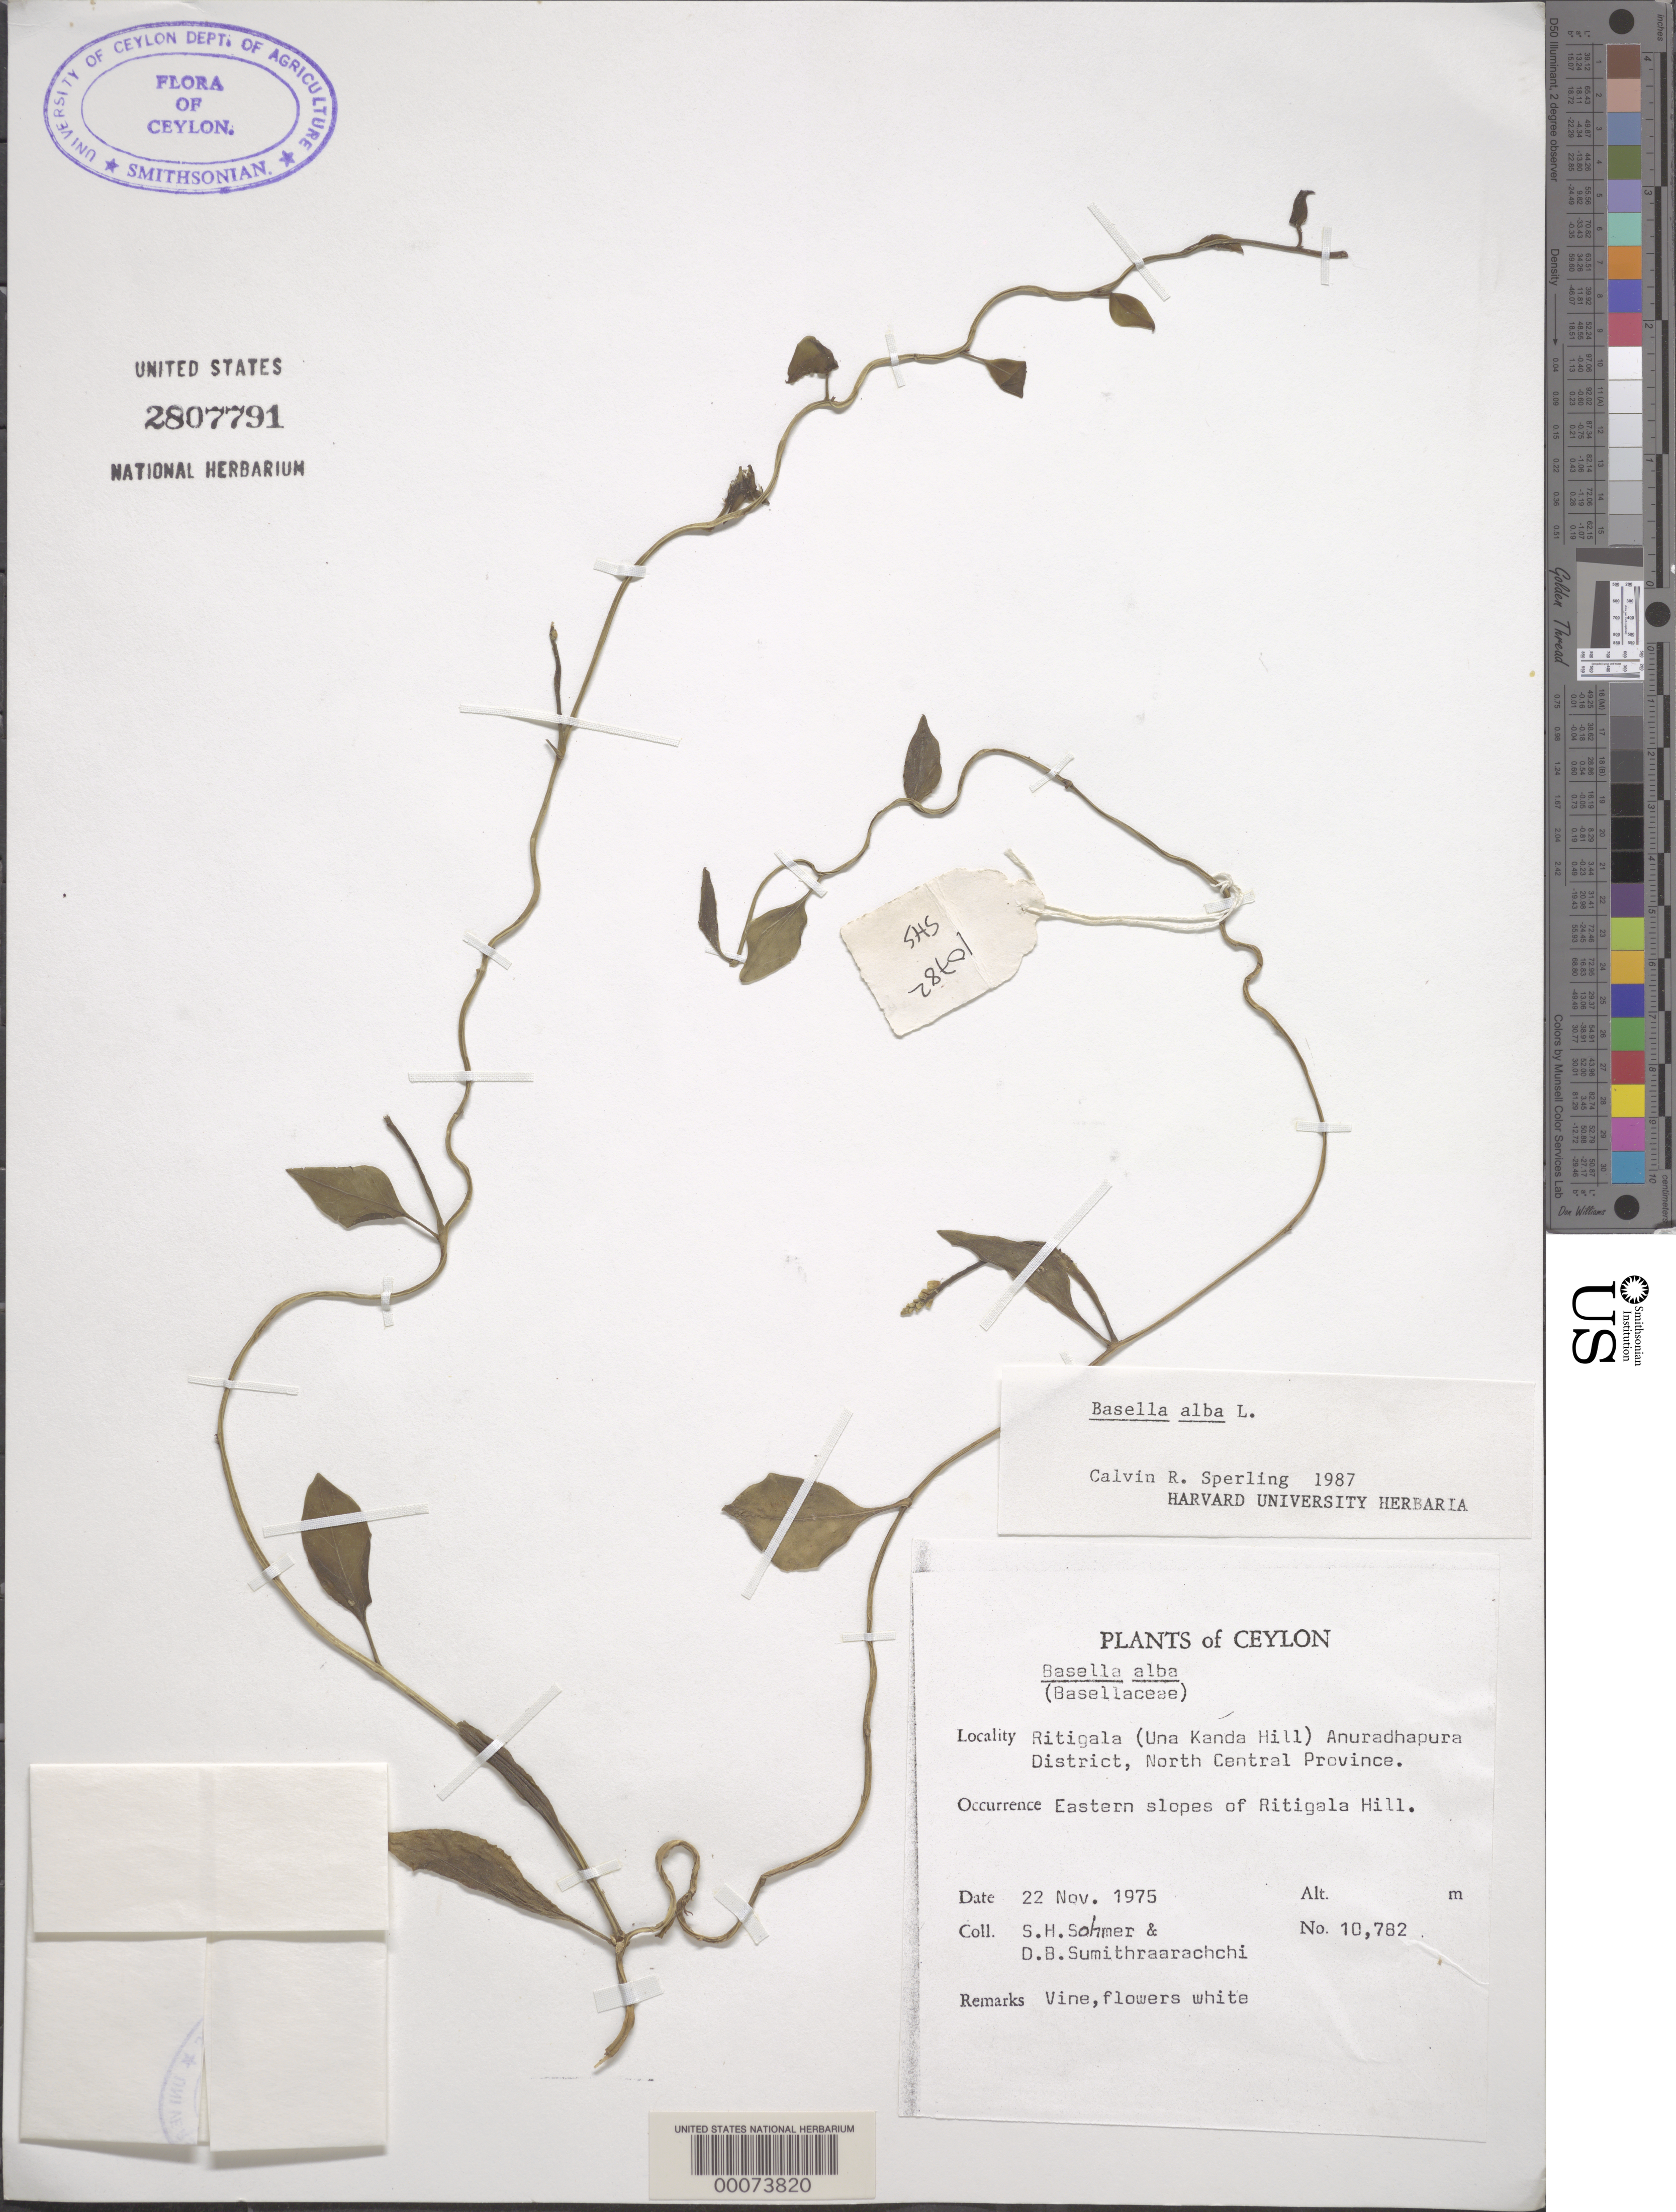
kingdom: Plantae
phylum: Tracheophyta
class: Magnoliopsida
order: Caryophyllales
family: Basellaceae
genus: Basella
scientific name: Basella alba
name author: L.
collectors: S. H. Sohmer & D. B. Sumithraarachchi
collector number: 10782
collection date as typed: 22 Nov 1975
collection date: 1975-11-22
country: Sri Lanka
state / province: North Central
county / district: Anuradhapura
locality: Ritigala (una kanda hill)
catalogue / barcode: US 2807791